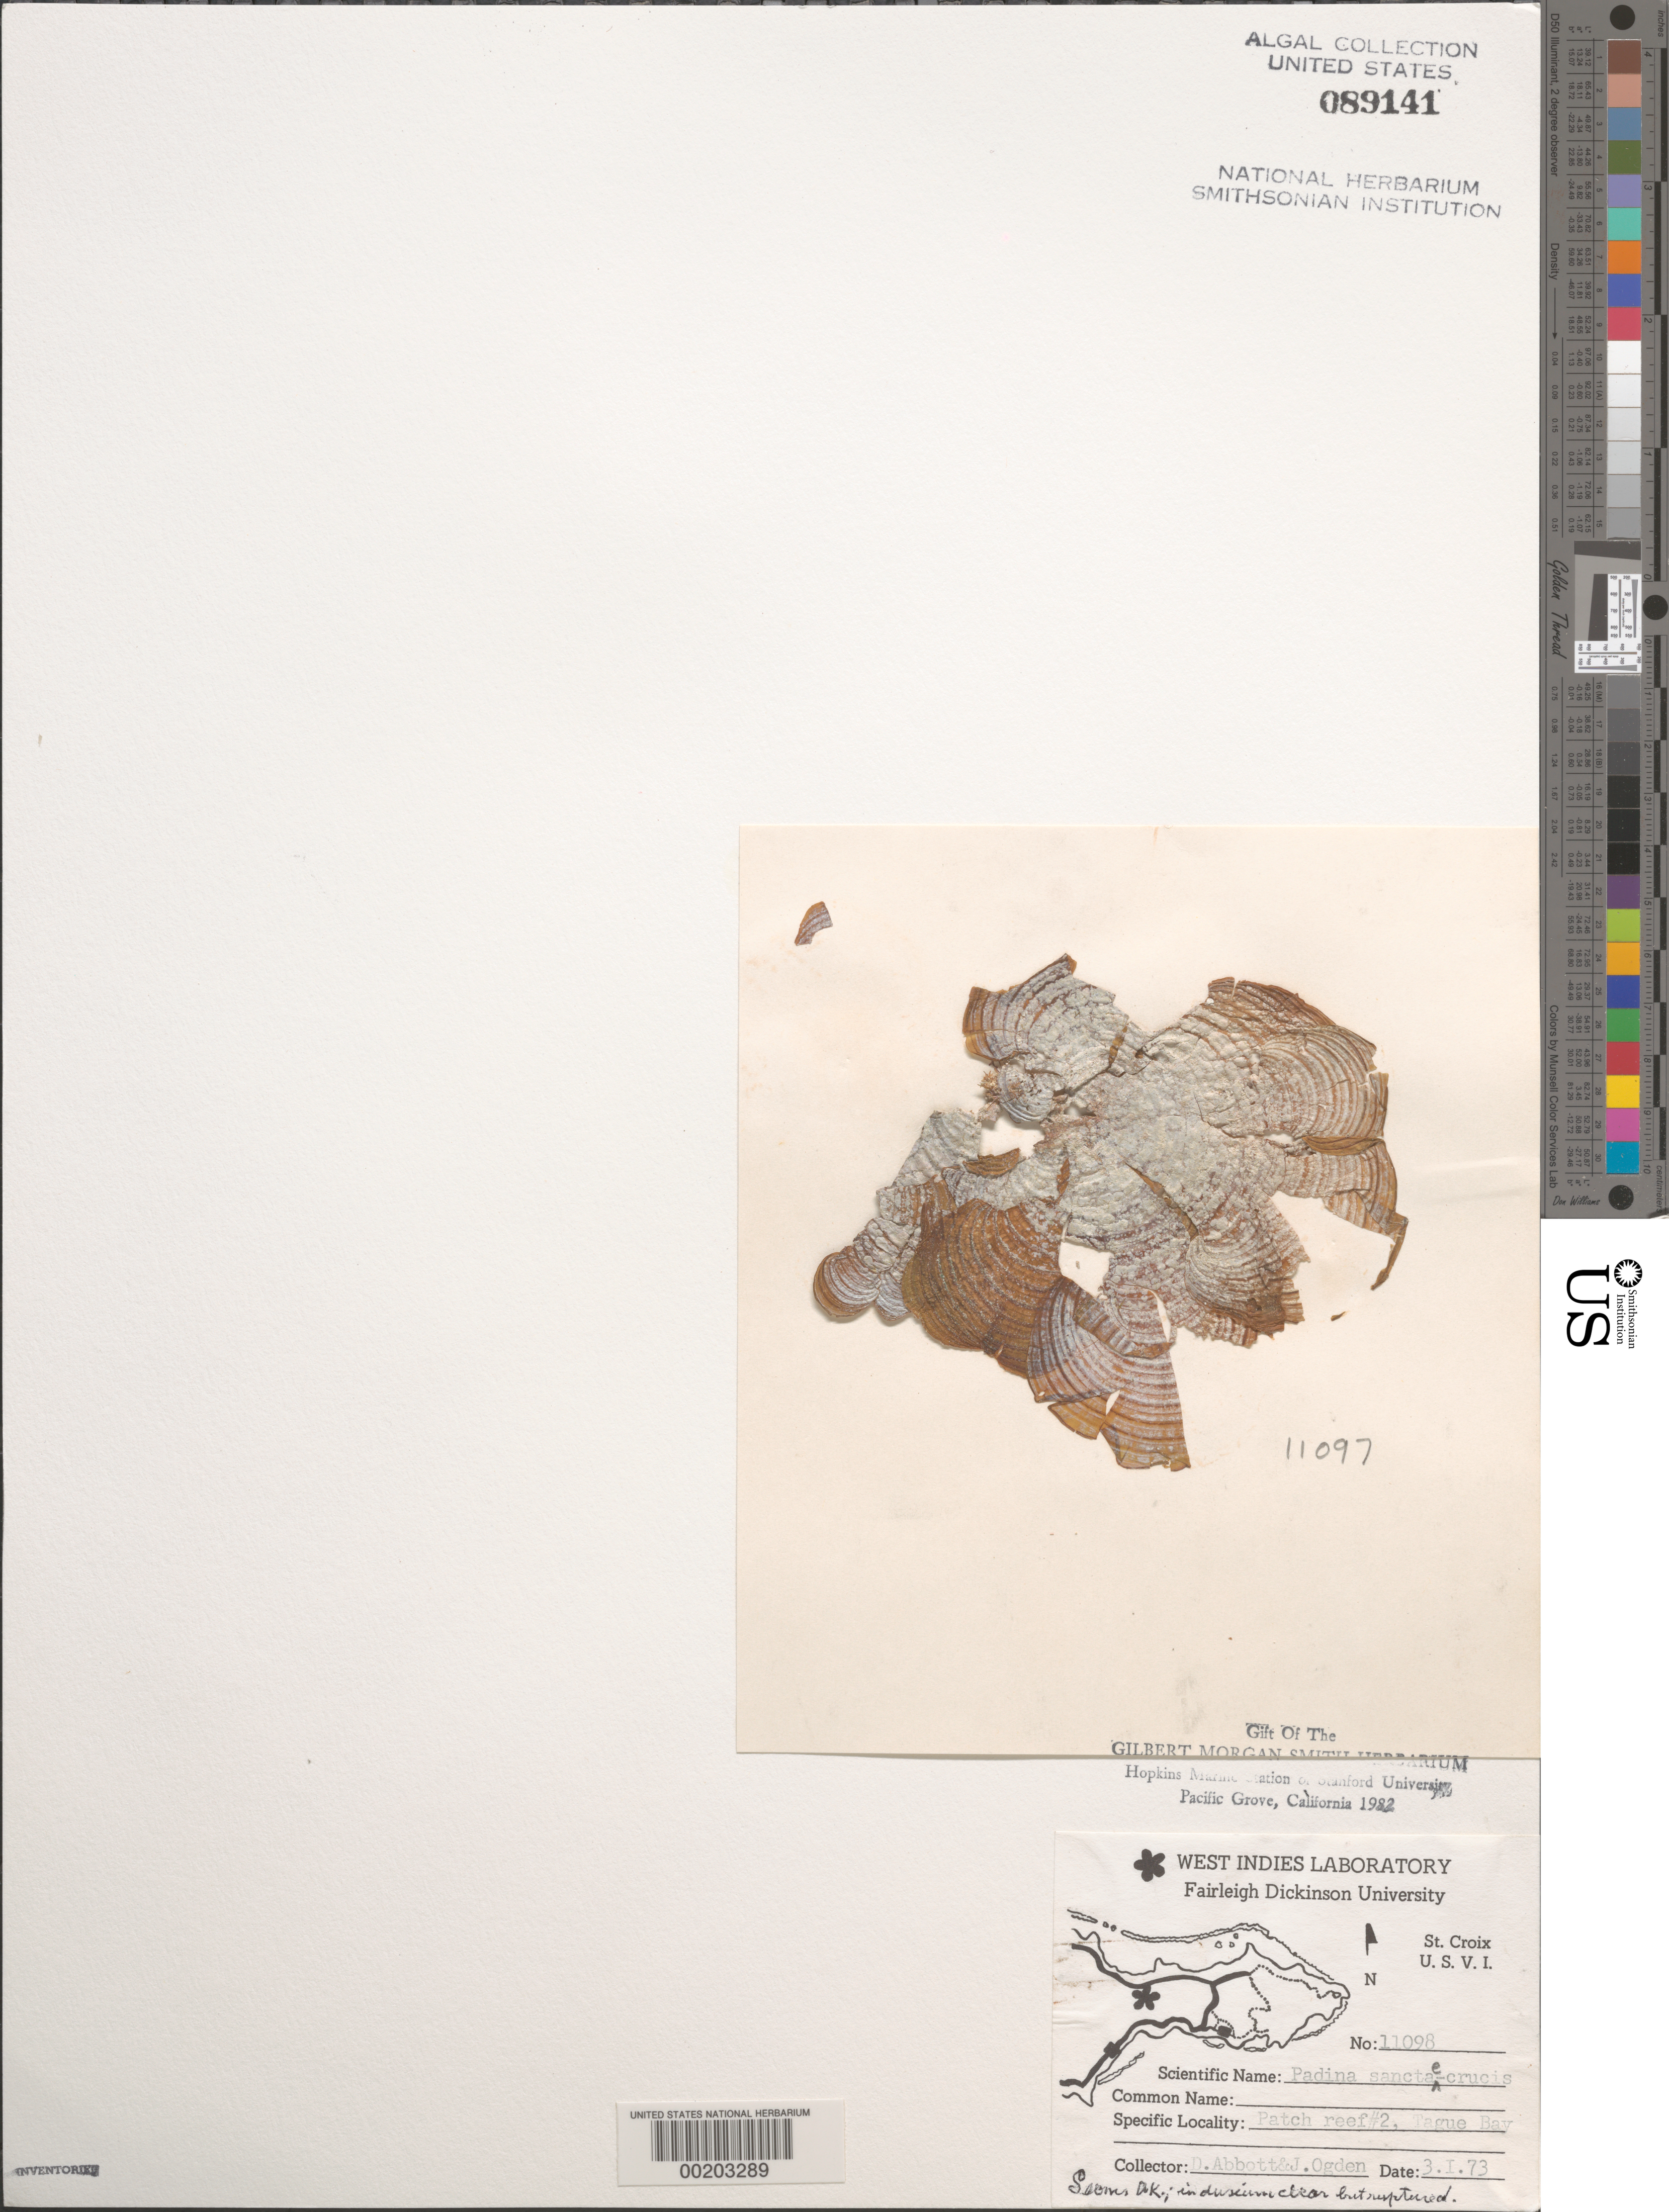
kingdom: Chromista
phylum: Ochrophyta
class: Phaeophyceae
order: Dictyotales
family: Dictyotaceae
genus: Padina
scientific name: Padina sanctae-crucis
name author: Børgesen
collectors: D. P. Abbott & J. Ogden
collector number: IAA 11098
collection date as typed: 03 Jan 1973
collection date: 1973-01-03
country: U.S. Virgin Islands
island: St. Croix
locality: Tague Bay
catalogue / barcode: US 89141